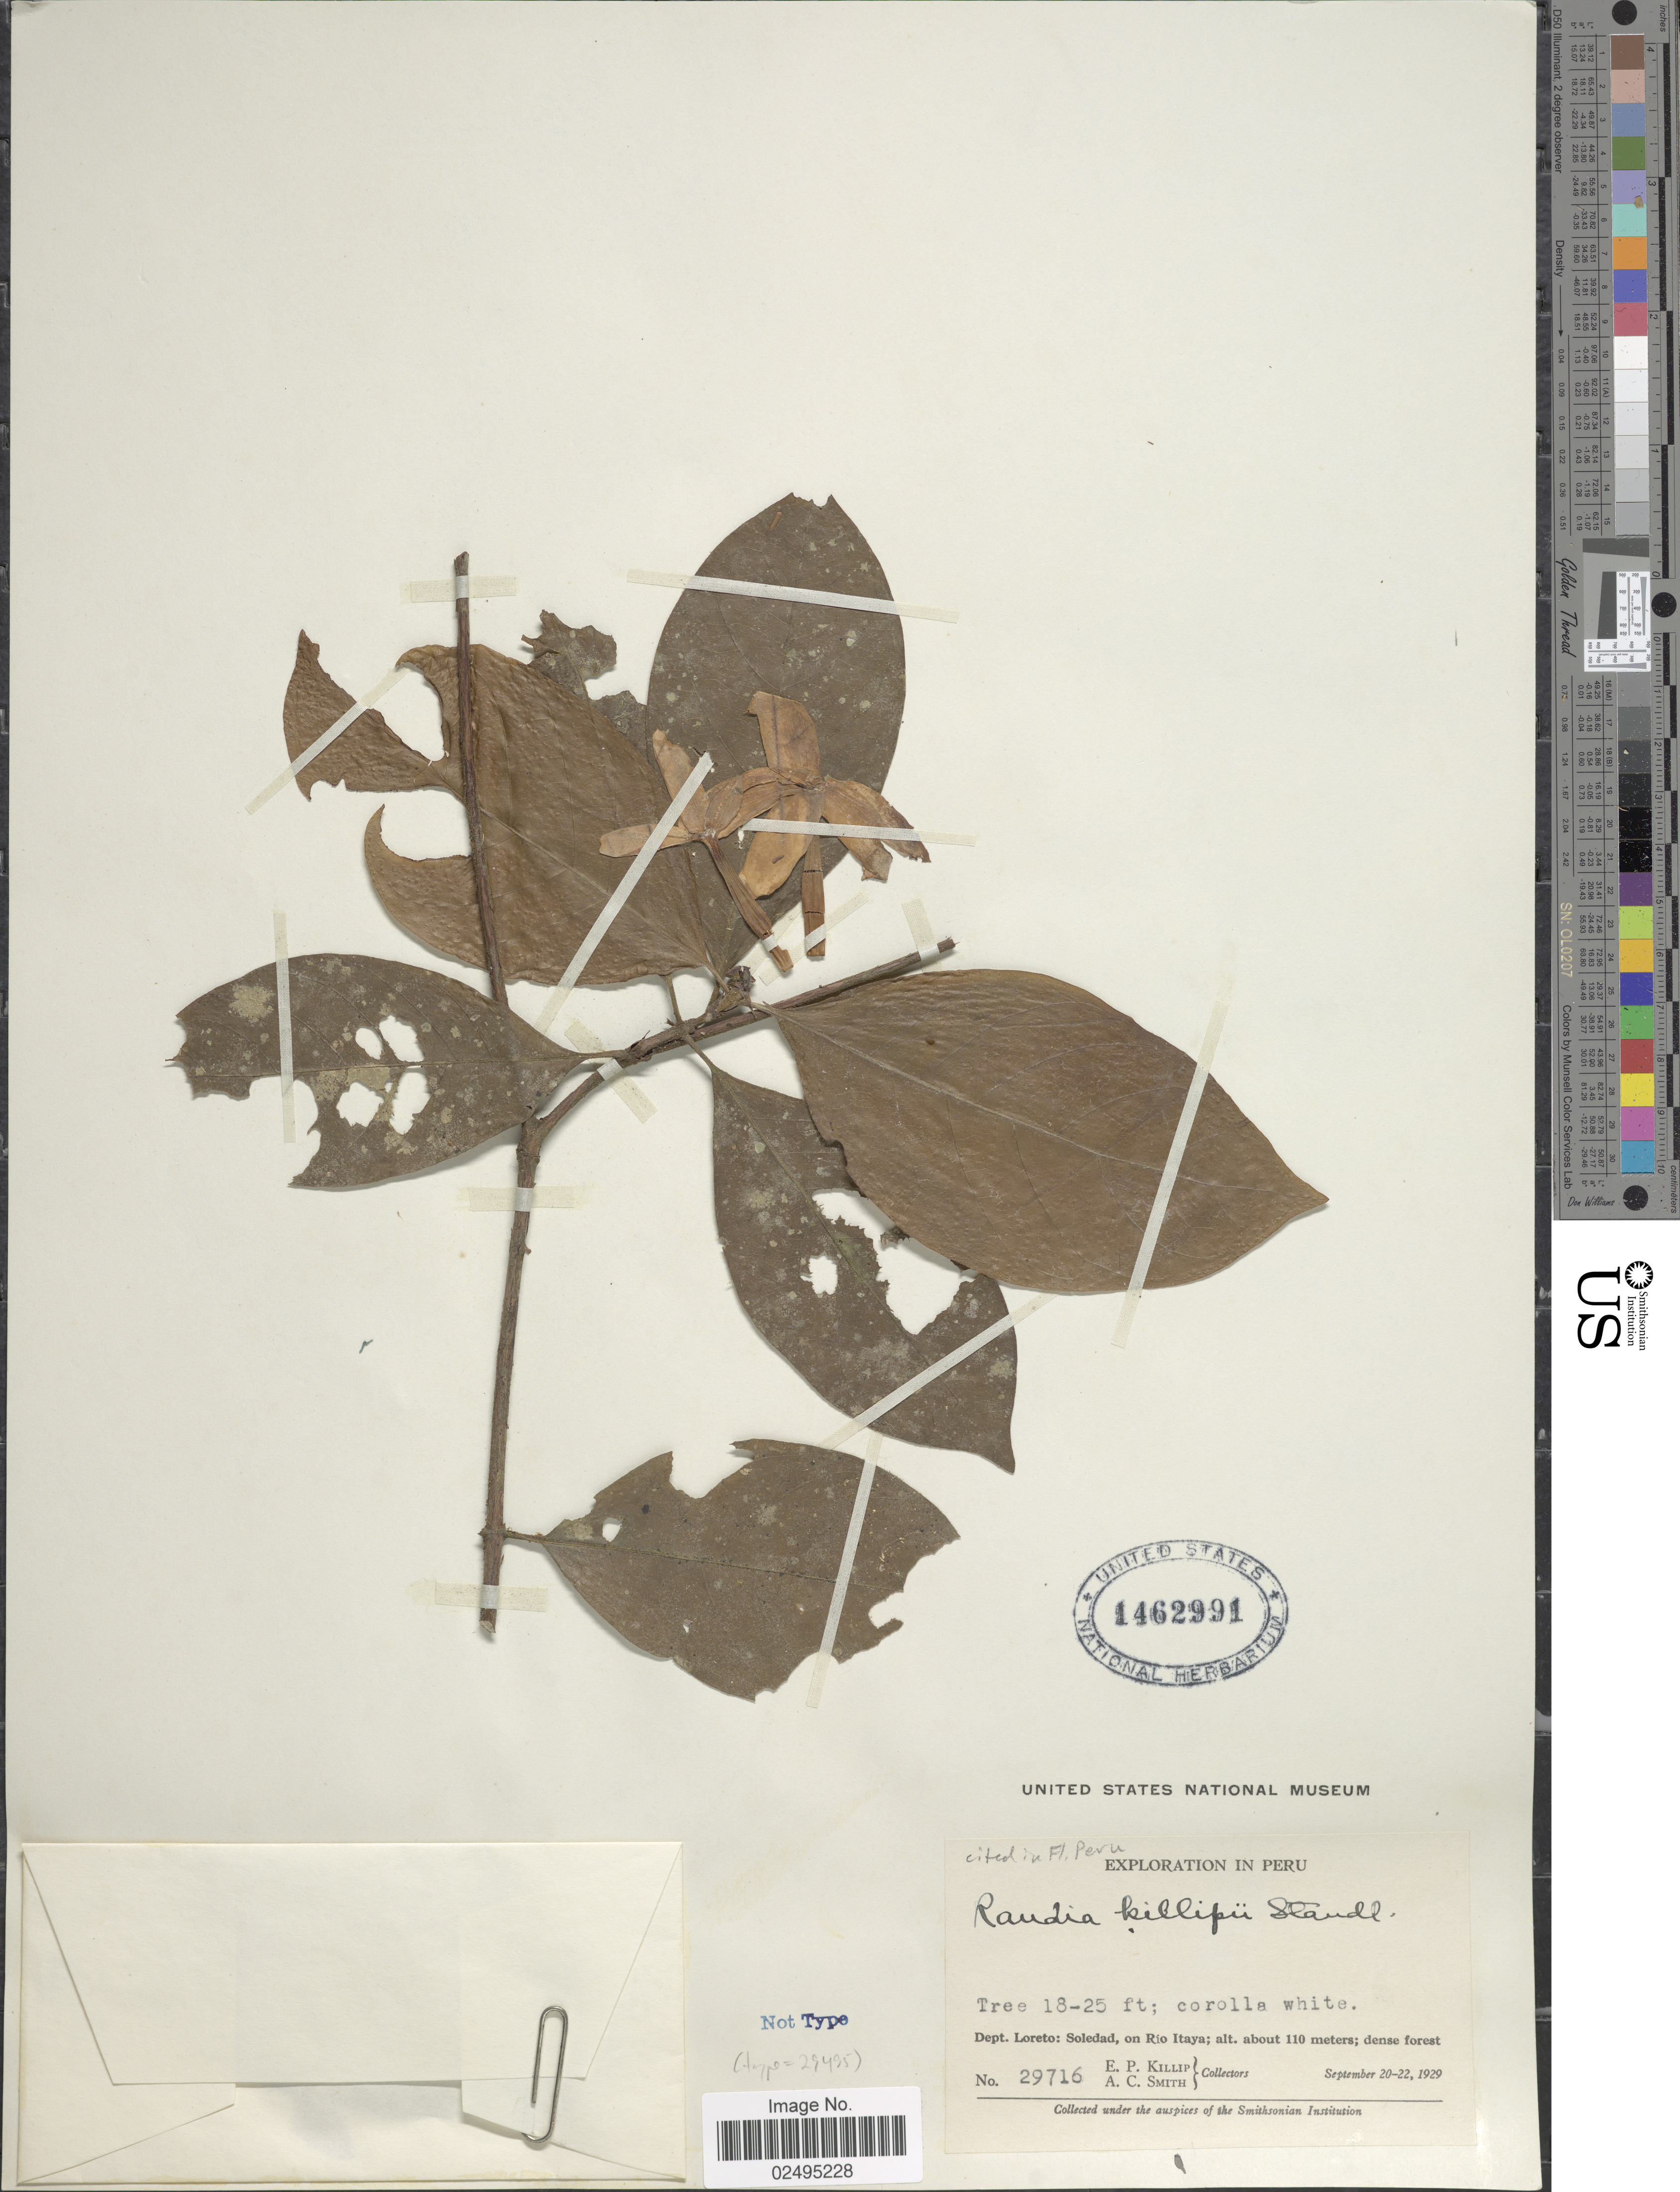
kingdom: Plantae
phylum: Tracheophyta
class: Magnoliopsida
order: Gentianales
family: Rubiaceae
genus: Randia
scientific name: Randia killipii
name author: Standl.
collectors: E. P. Killip & A. C. Smith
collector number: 29716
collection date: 1929-09-20/1929-09-22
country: Peru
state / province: Loreto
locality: Dept. Loreto: Soledad, on Rio Itaya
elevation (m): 110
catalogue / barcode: US 1462991